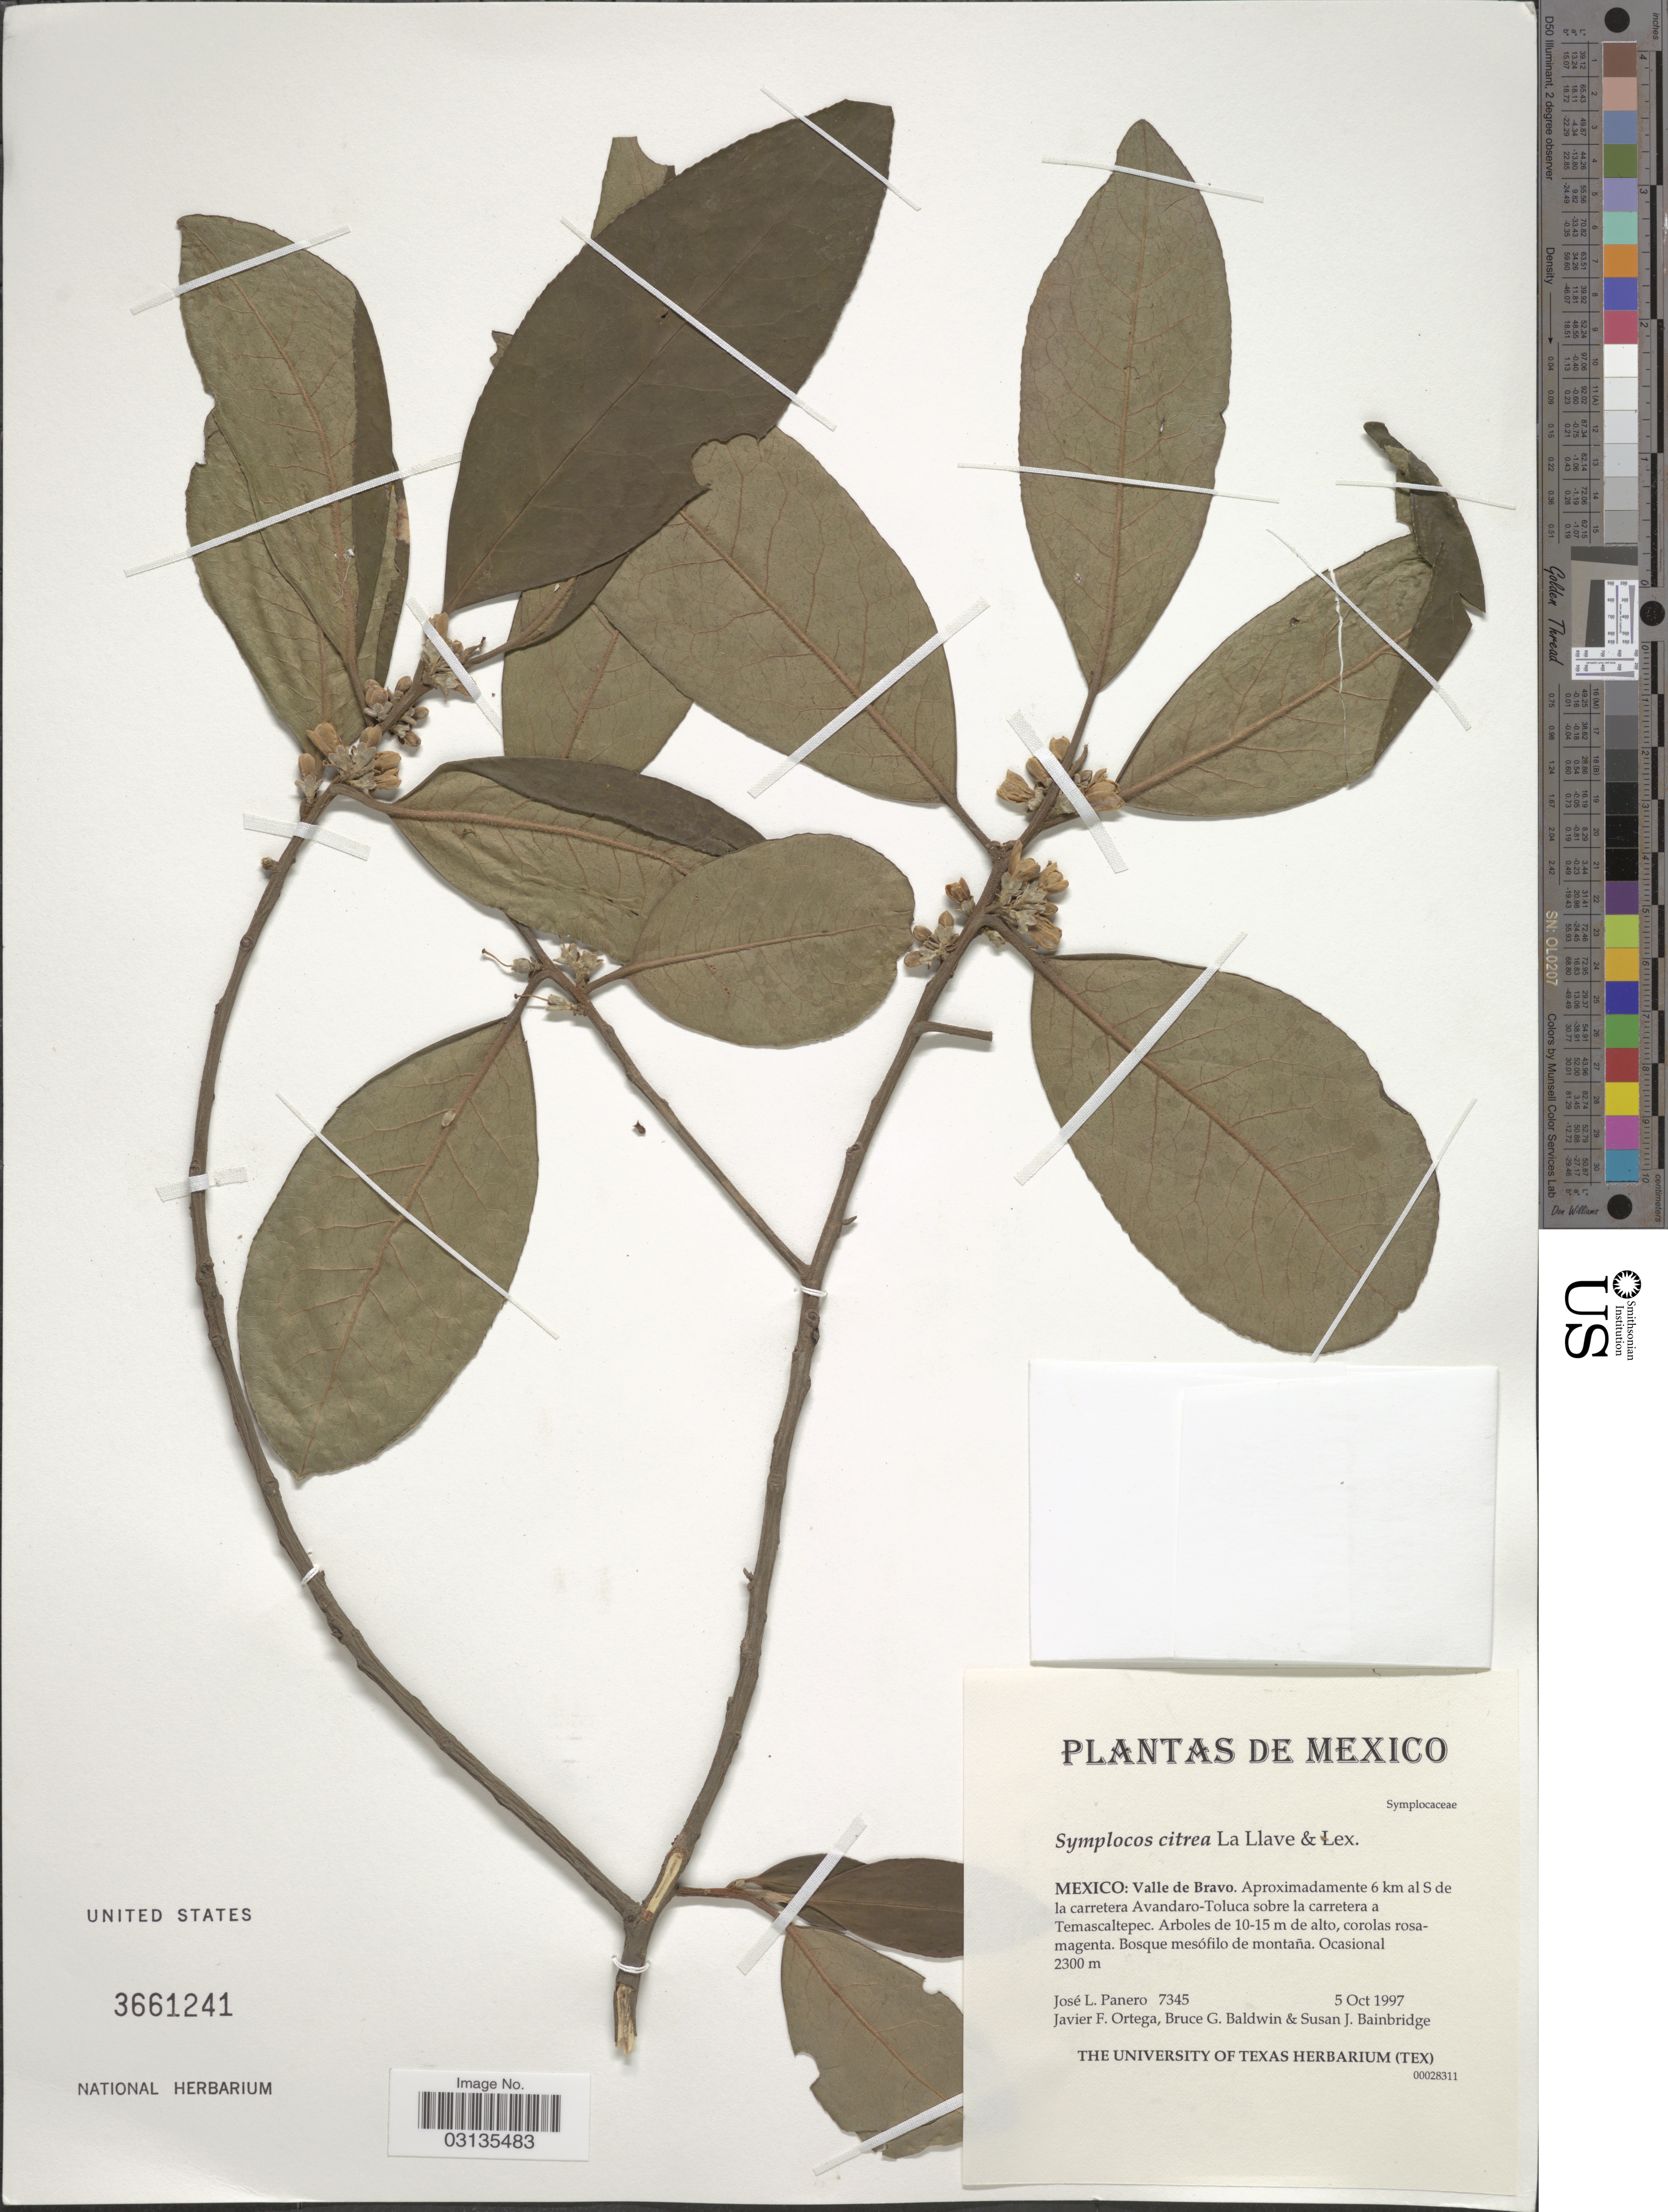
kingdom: Plantae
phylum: Tracheophyta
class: Magnoliopsida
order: Ericales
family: Symplocaceae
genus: Symplocos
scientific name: Symplocos citrea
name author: Lex.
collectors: J. L. Panero, J. Ortega, B. Baldwin & S. Bainbridge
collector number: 7345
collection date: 1997-10-05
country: Mexico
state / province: México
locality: Valle de Bravo. Aproximadamente 6 km al S de la carretera Avandaro-Toluca sobre la carretera a Temascaltepec.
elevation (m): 2300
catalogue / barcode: US 3661241